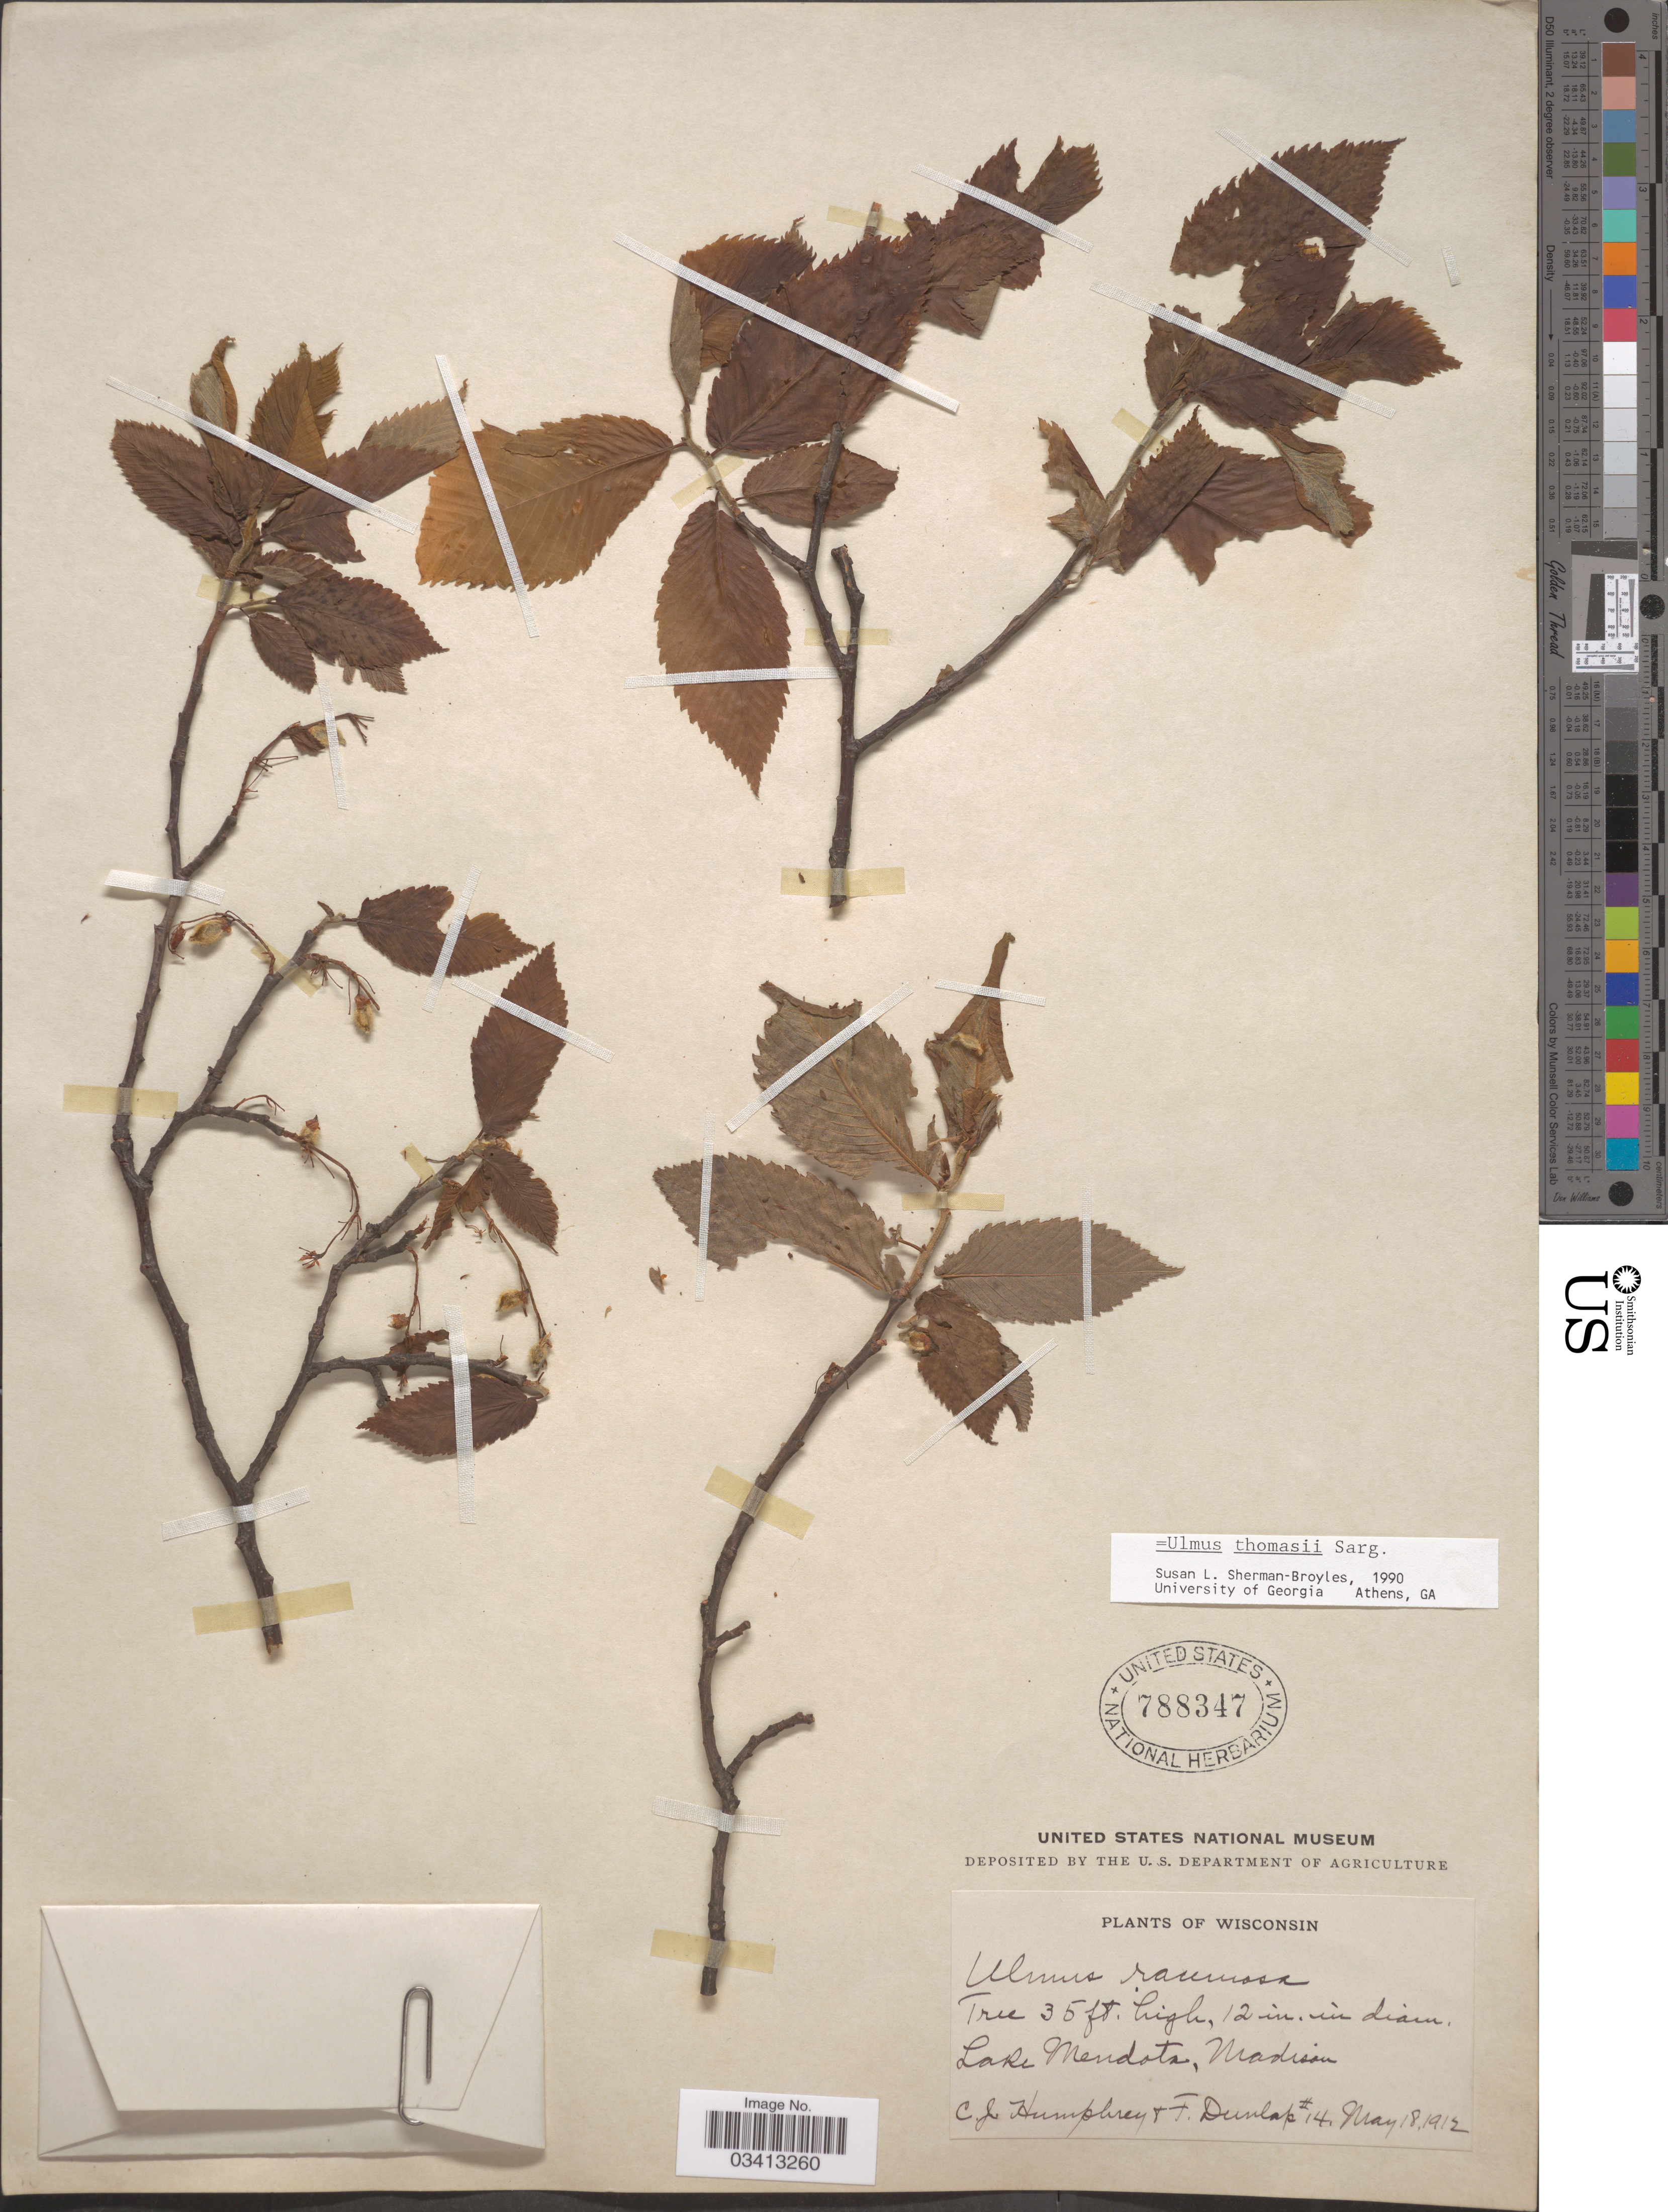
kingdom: Plantae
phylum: Tracheophyta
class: Magnoliopsida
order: Rosales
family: Ulmaceae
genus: Ulmus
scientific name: Ulmus thomasii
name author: Sarg.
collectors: C. Humphrey & F. Dunlap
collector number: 14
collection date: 1912-05-18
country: United States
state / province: Wisconsin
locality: Lake Mendota, Madison.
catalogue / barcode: US 788347